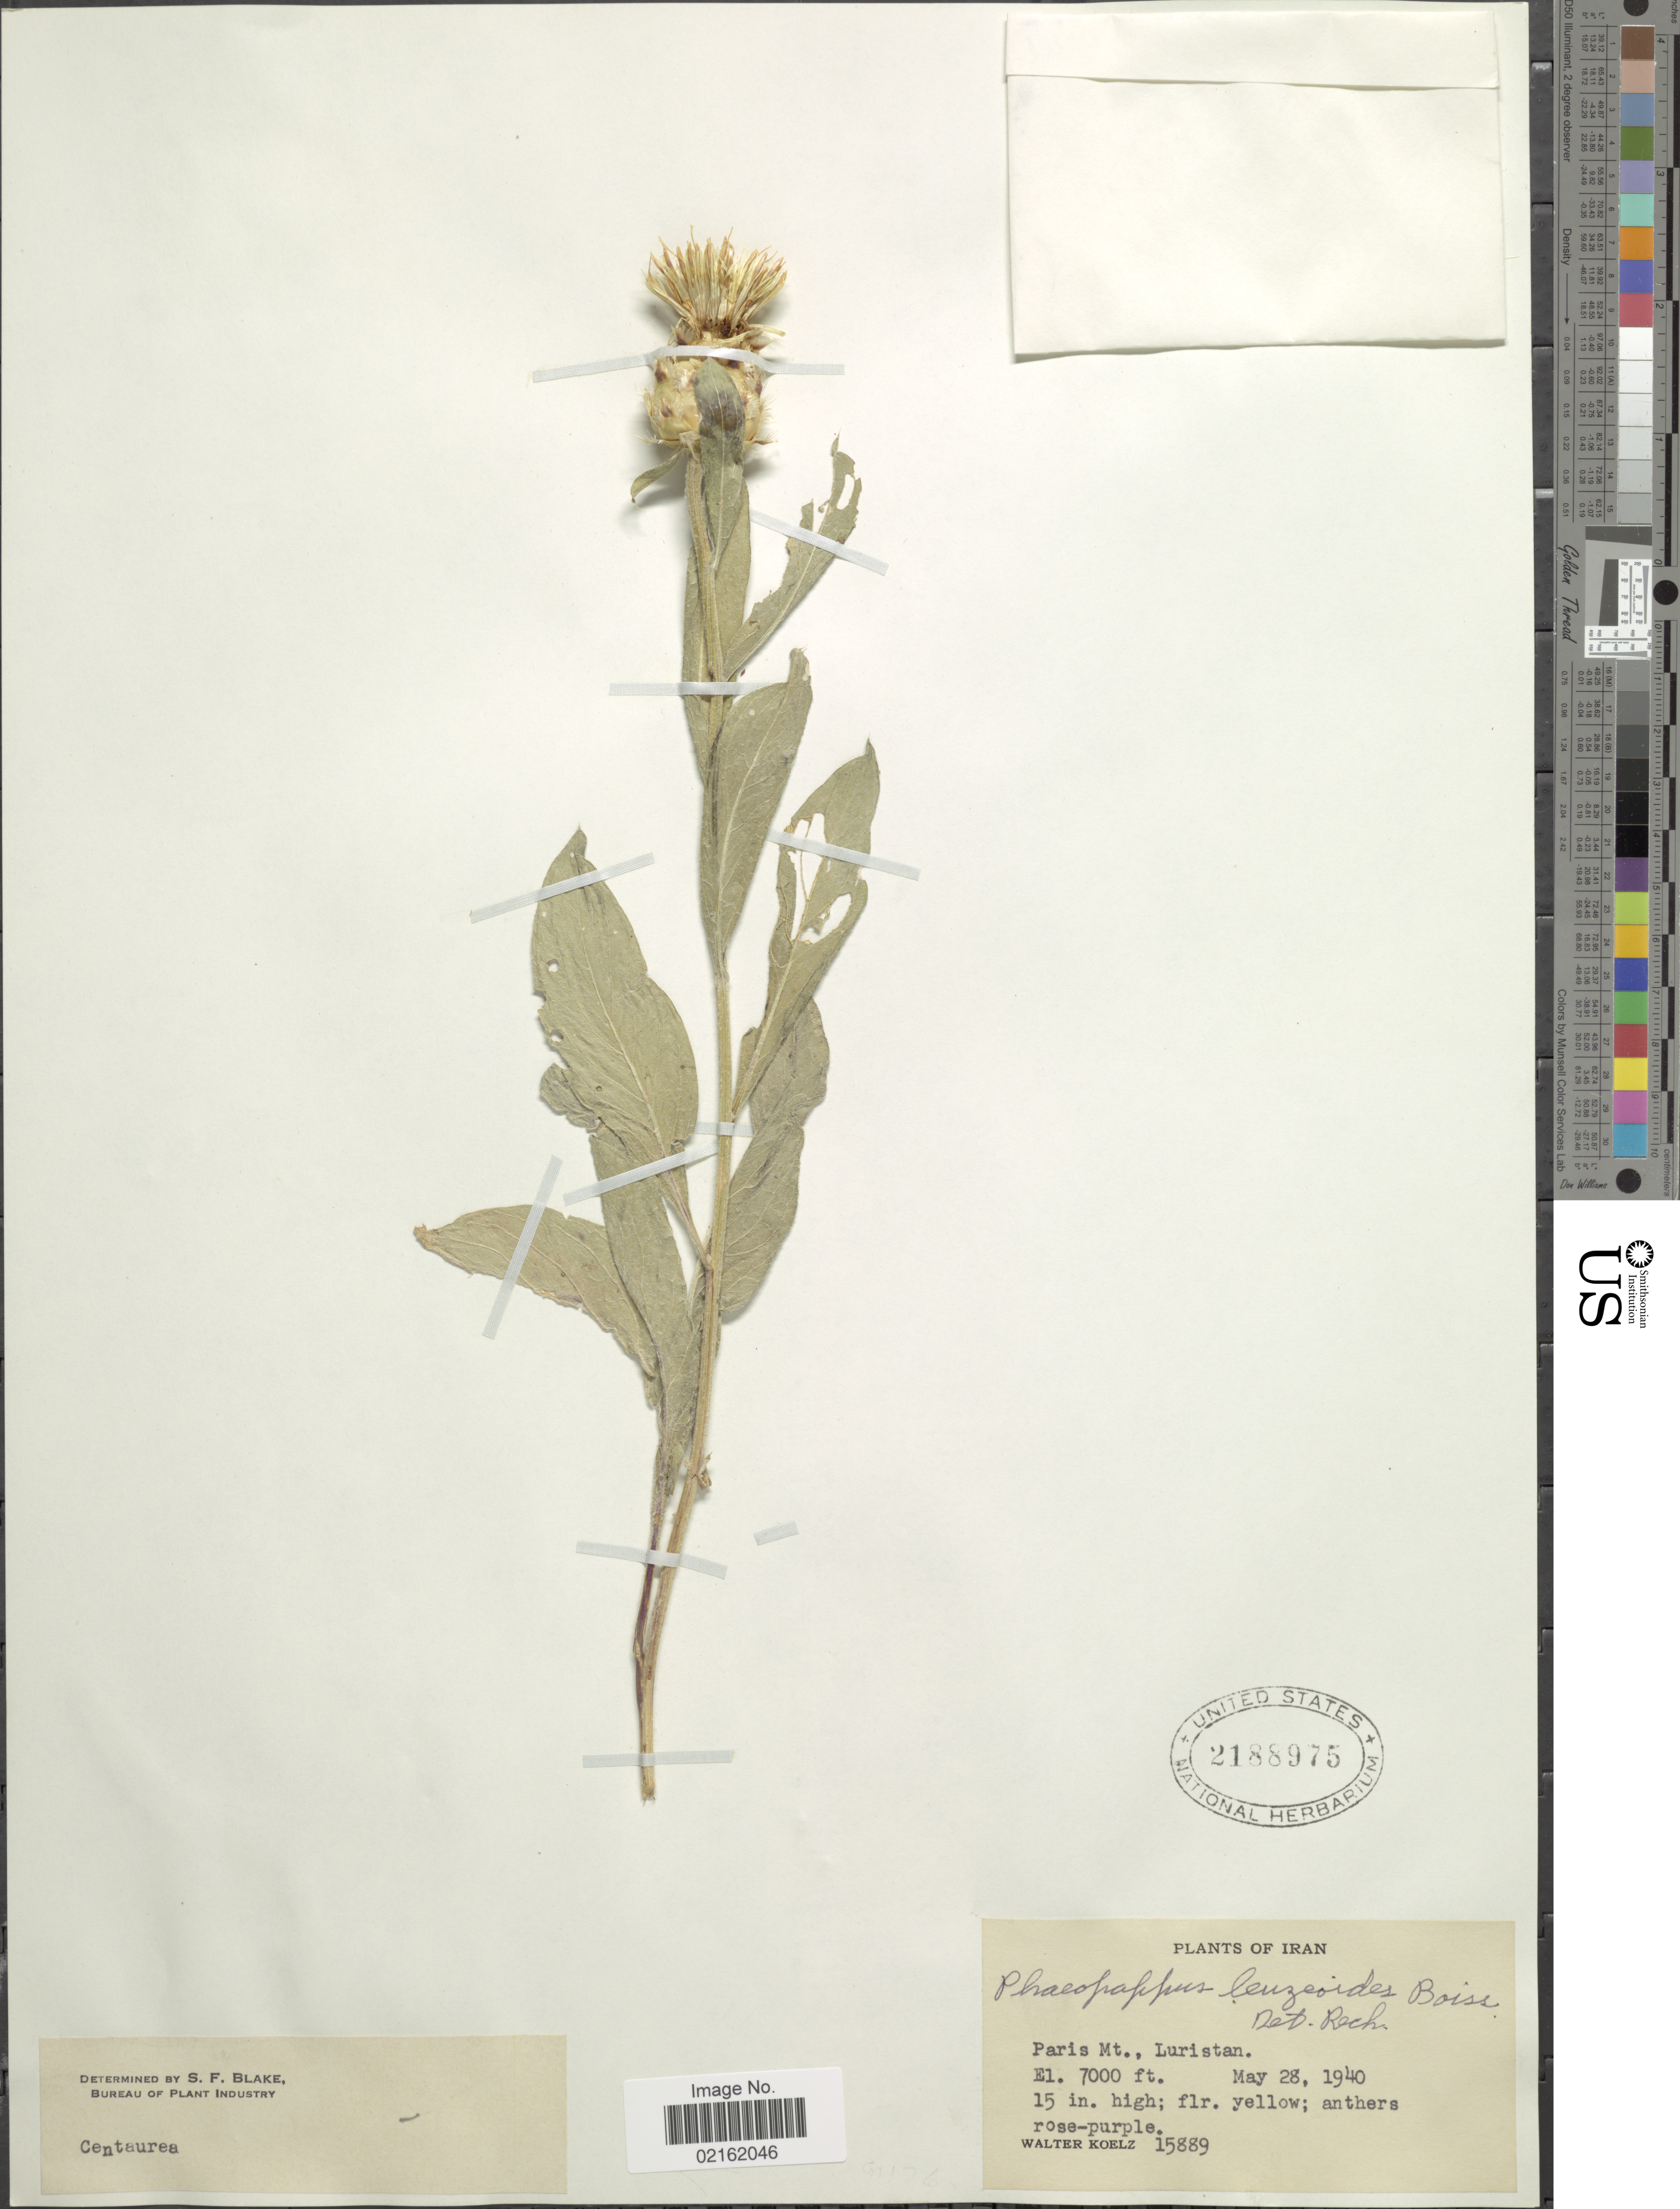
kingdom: Plantae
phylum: Tracheophyta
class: Magnoliopsida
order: Asterales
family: Asteraceae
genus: Psephellus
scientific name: Psephellus leuzeoides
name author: (Jaub. & Spach) Wagenitz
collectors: W. N. Koelz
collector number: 15889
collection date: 1940-05-28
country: Iran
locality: Paris Mt., Luristan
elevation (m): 2134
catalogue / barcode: US 2188975